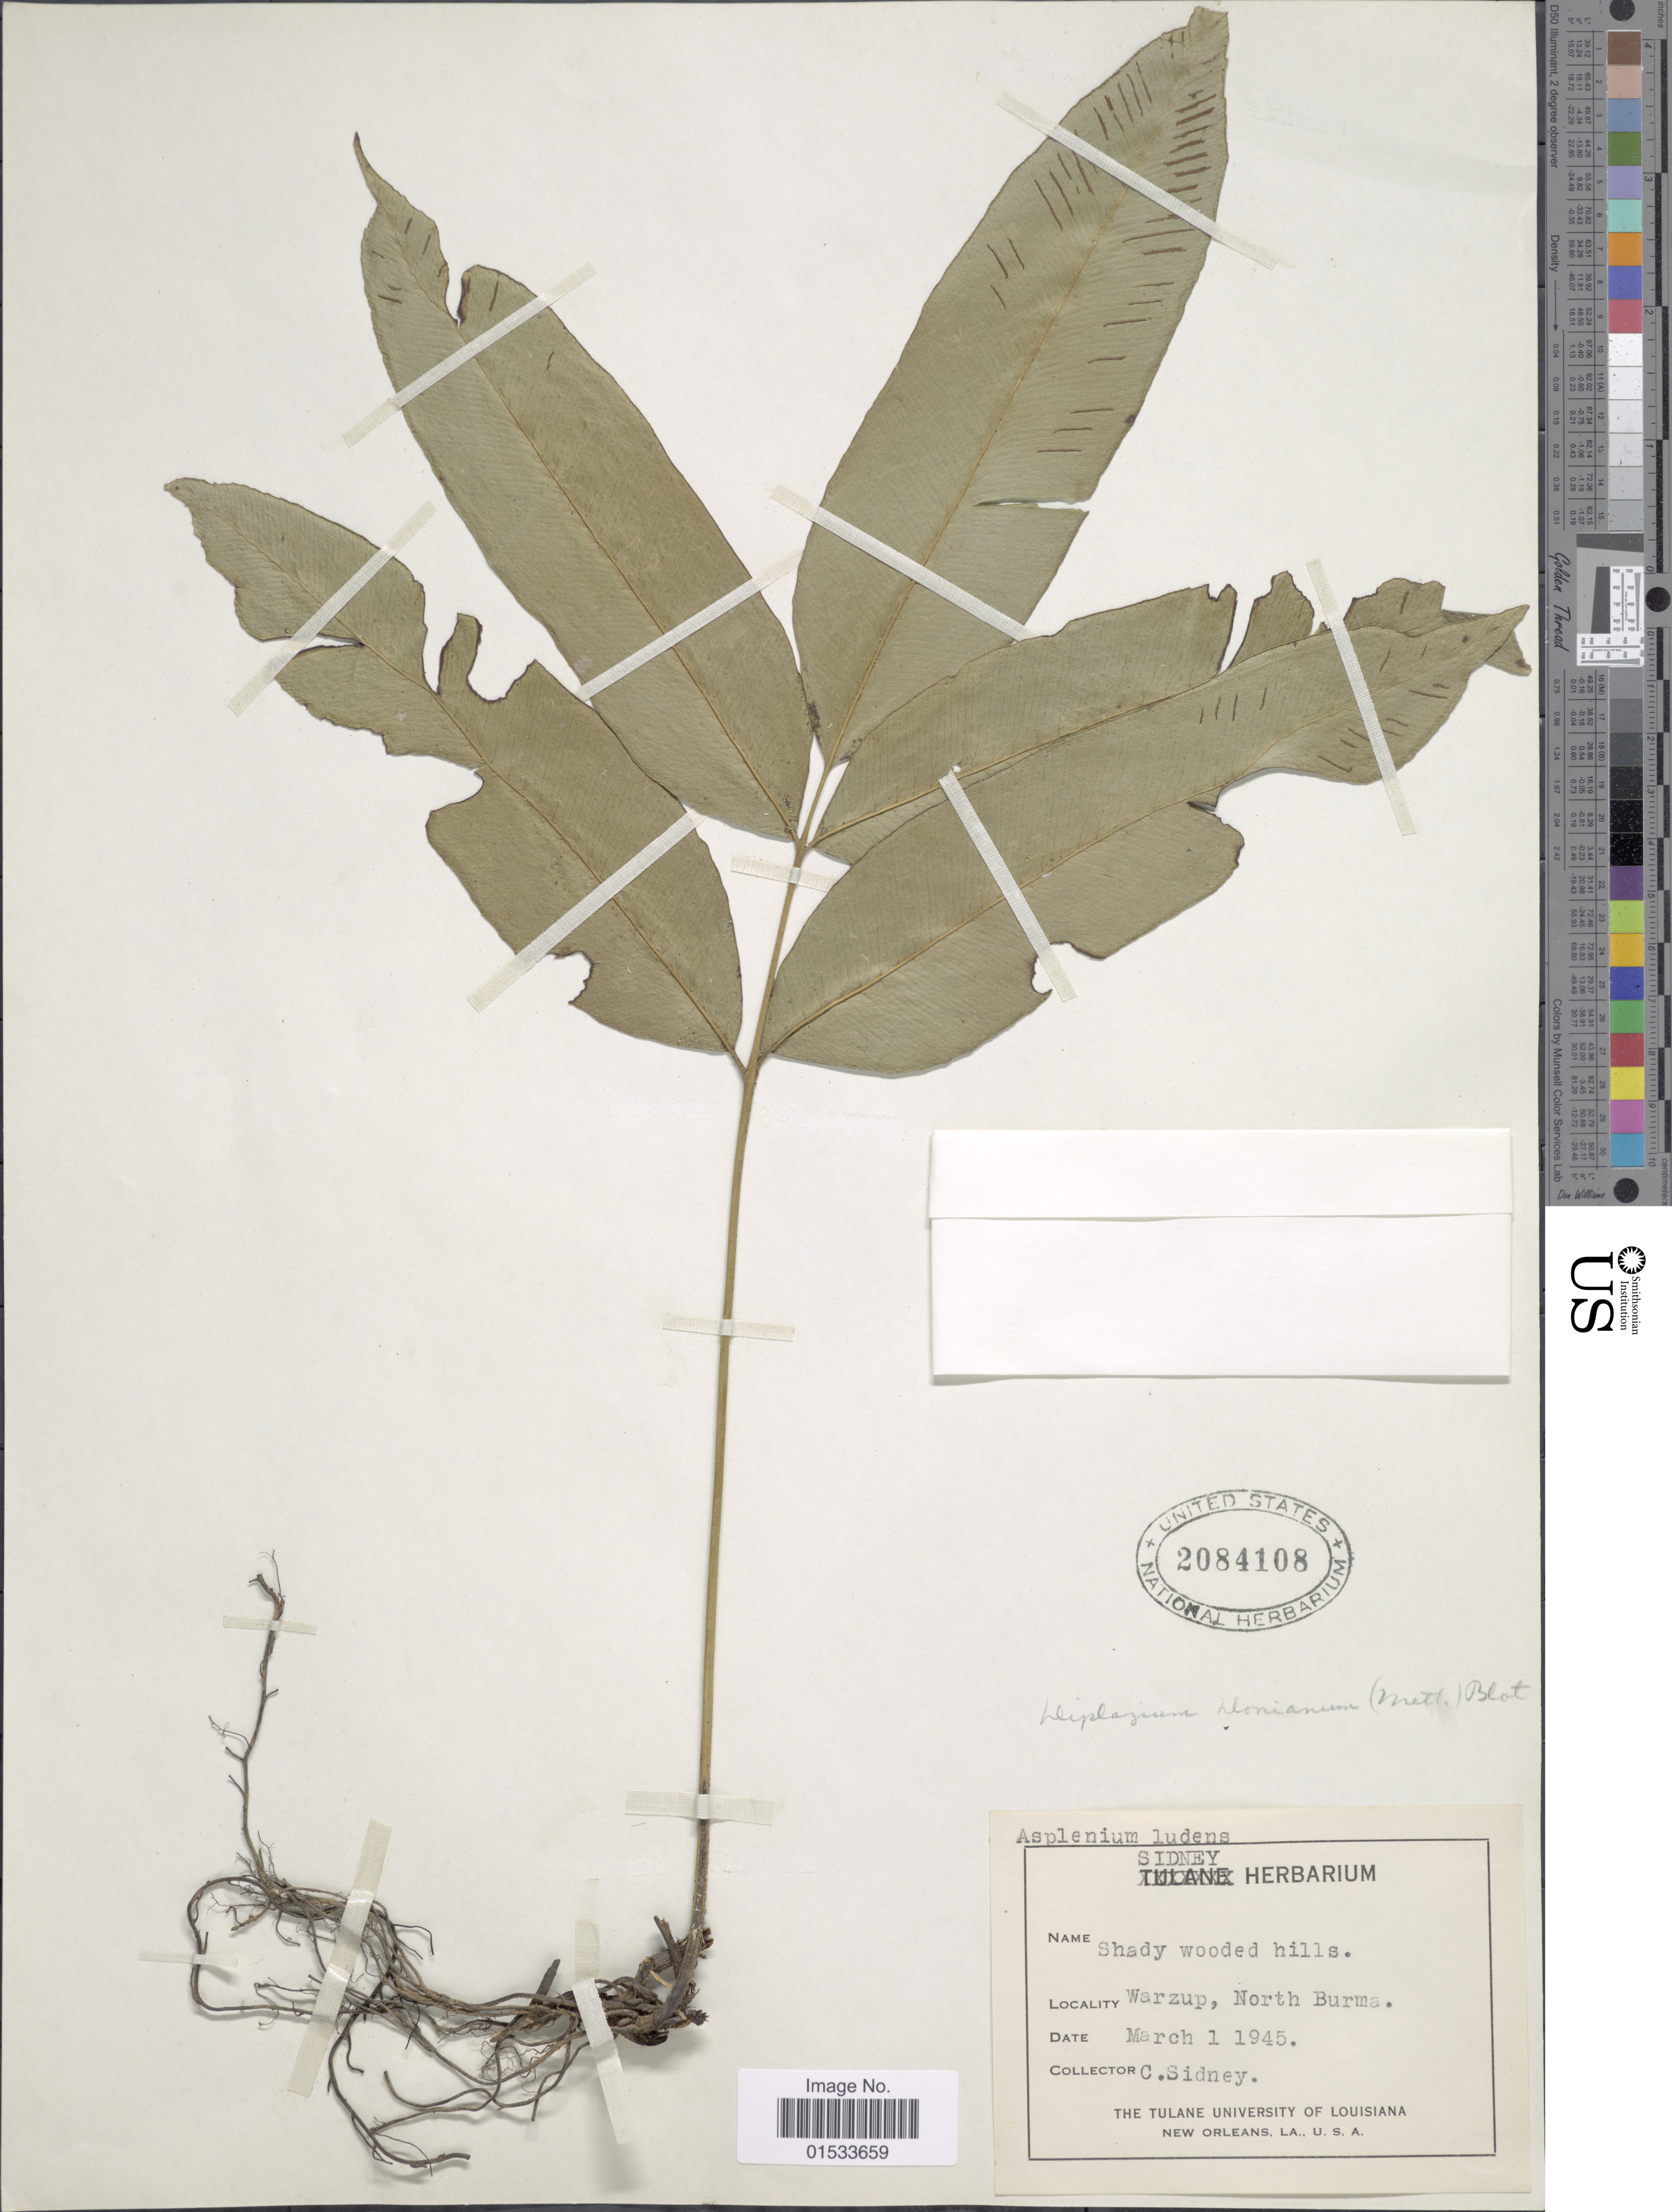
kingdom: Plantae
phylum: Tracheophyta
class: Polypodiopsida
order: Polypodiales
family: Athyriaceae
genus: Diplazium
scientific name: Diplazium donianum var. donianum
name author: (Mett.) Tardieu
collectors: C. Sidney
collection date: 1945-03-01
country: Myanmar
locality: Warzup, North Burma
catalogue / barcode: US 2084108